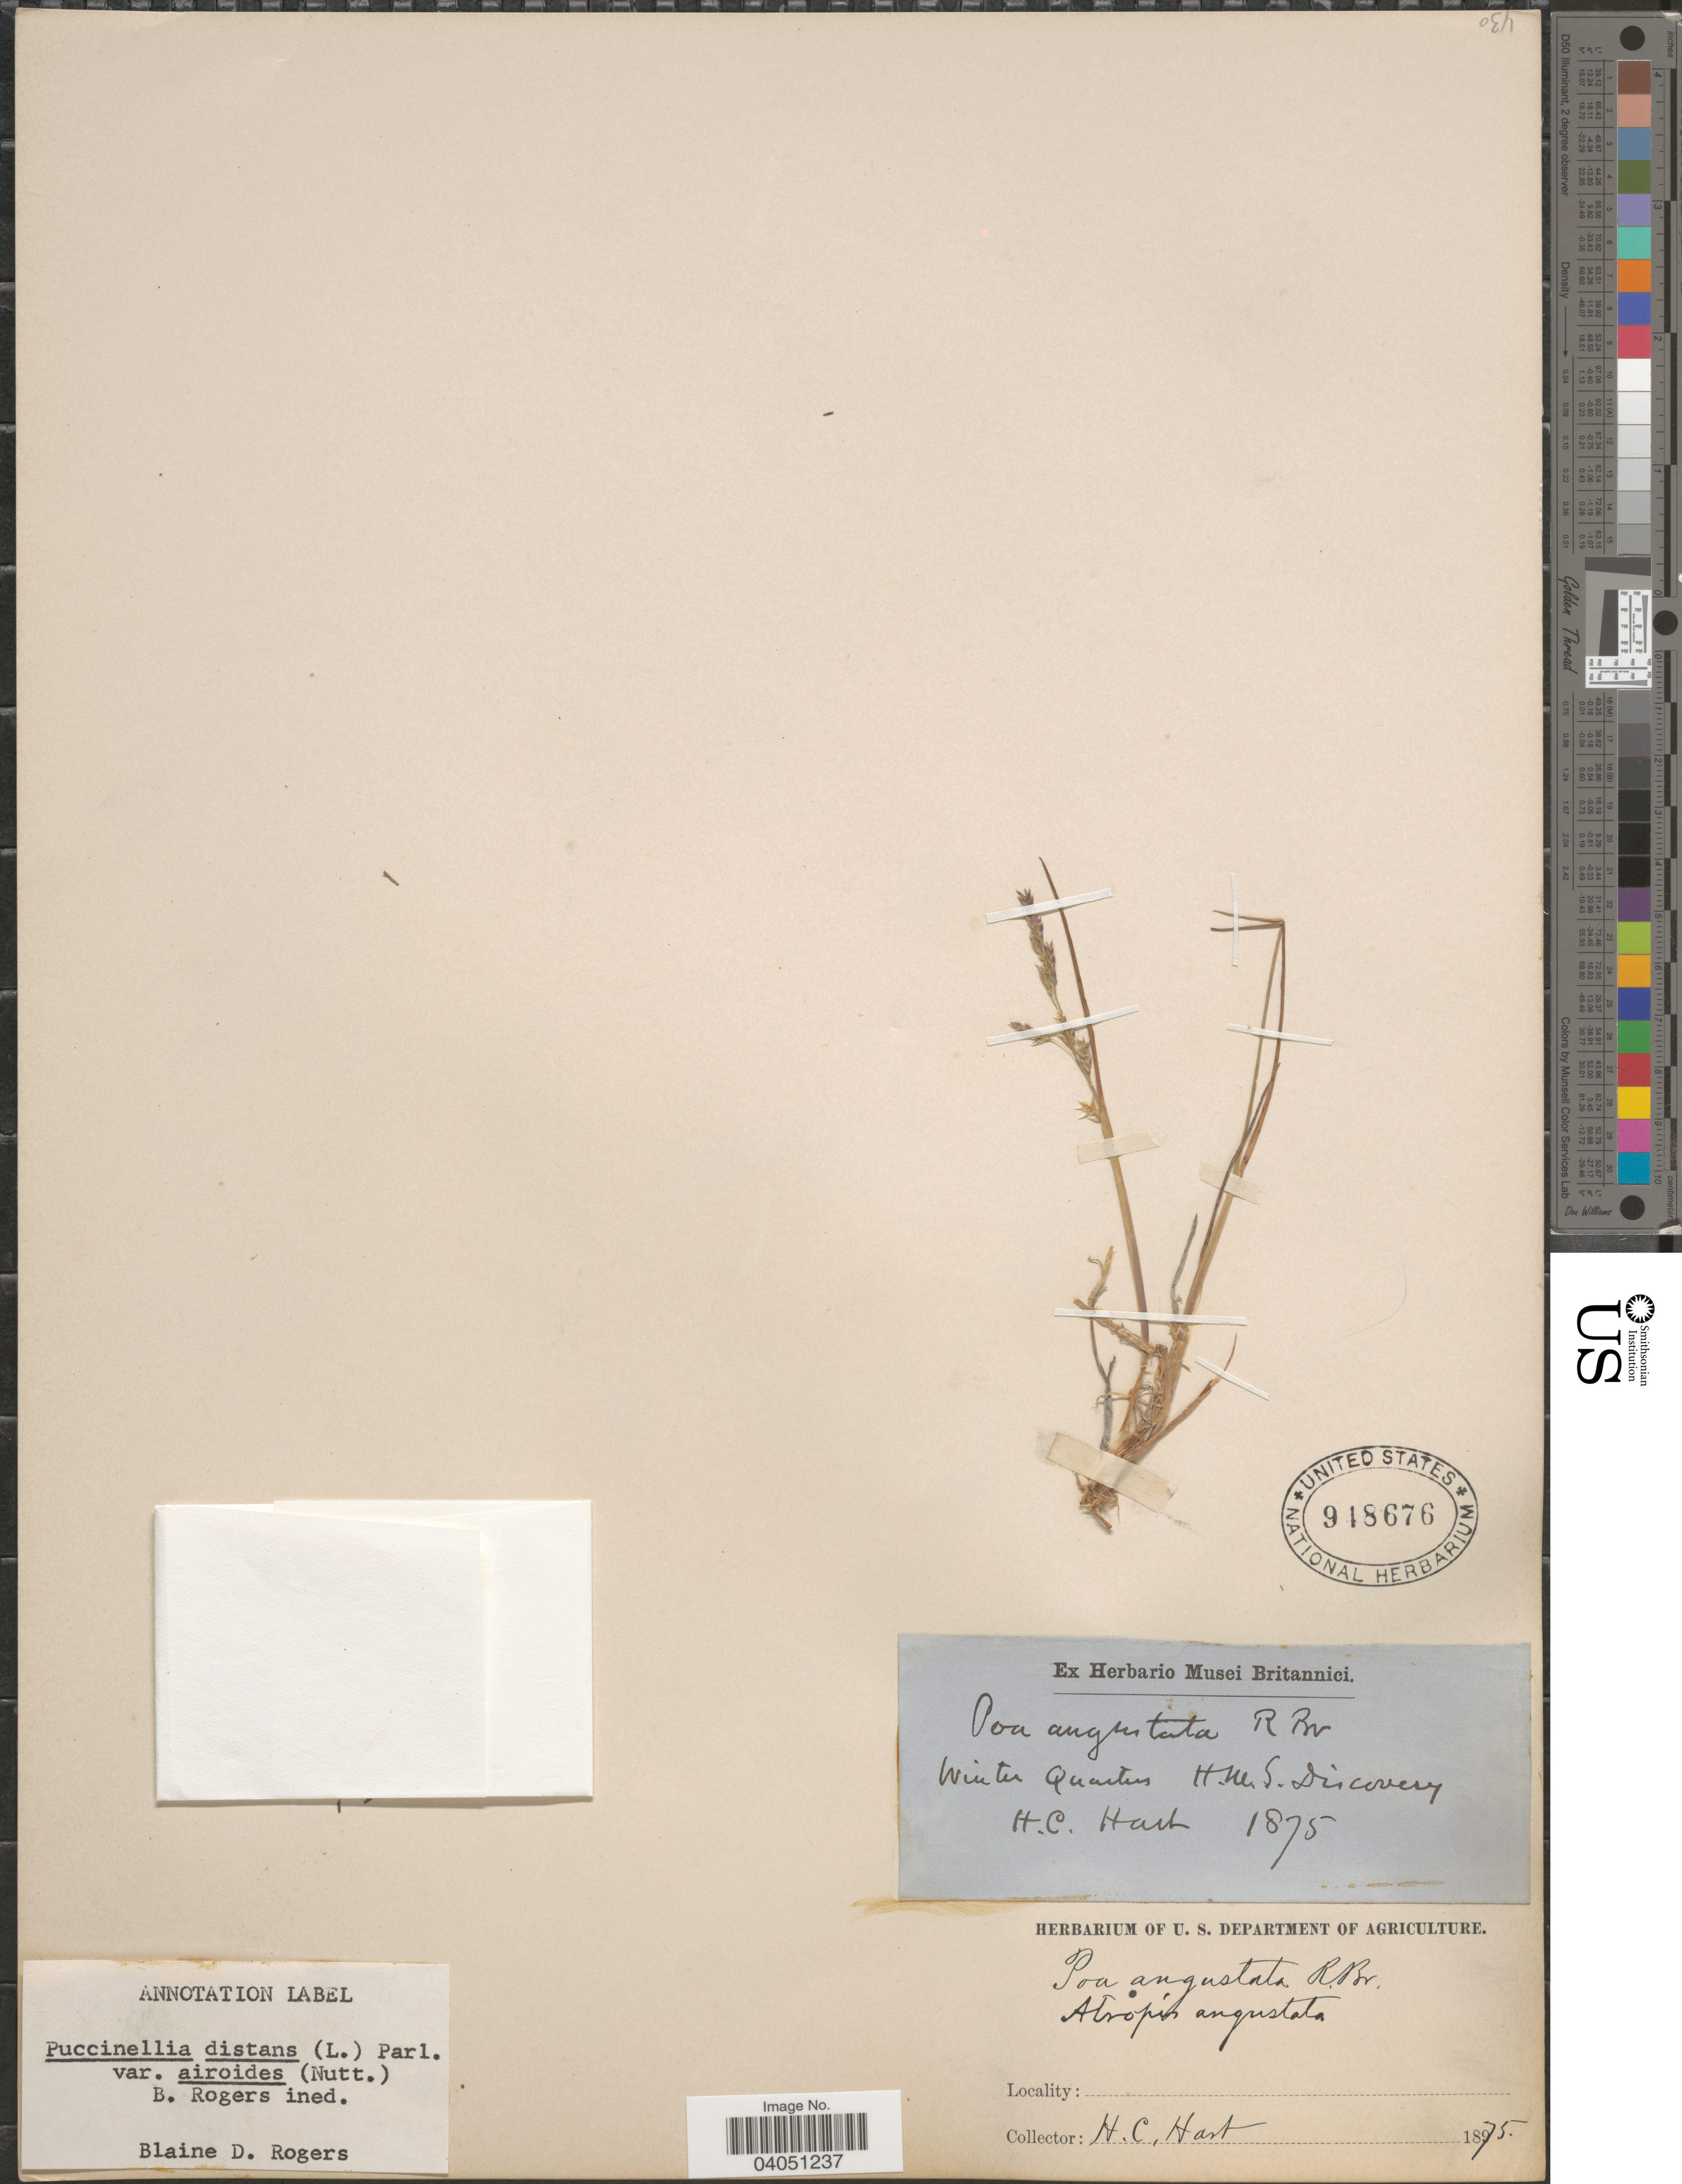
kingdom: Plantae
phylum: Tracheophyta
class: Liliopsida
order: Poales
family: Poaceae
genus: Puccinellia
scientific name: Puccinellia distans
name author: (Jacq.) Parl.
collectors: H. Hart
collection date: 1875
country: United States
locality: Winter Quarters. H.M.S. Discovery.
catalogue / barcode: US 948676